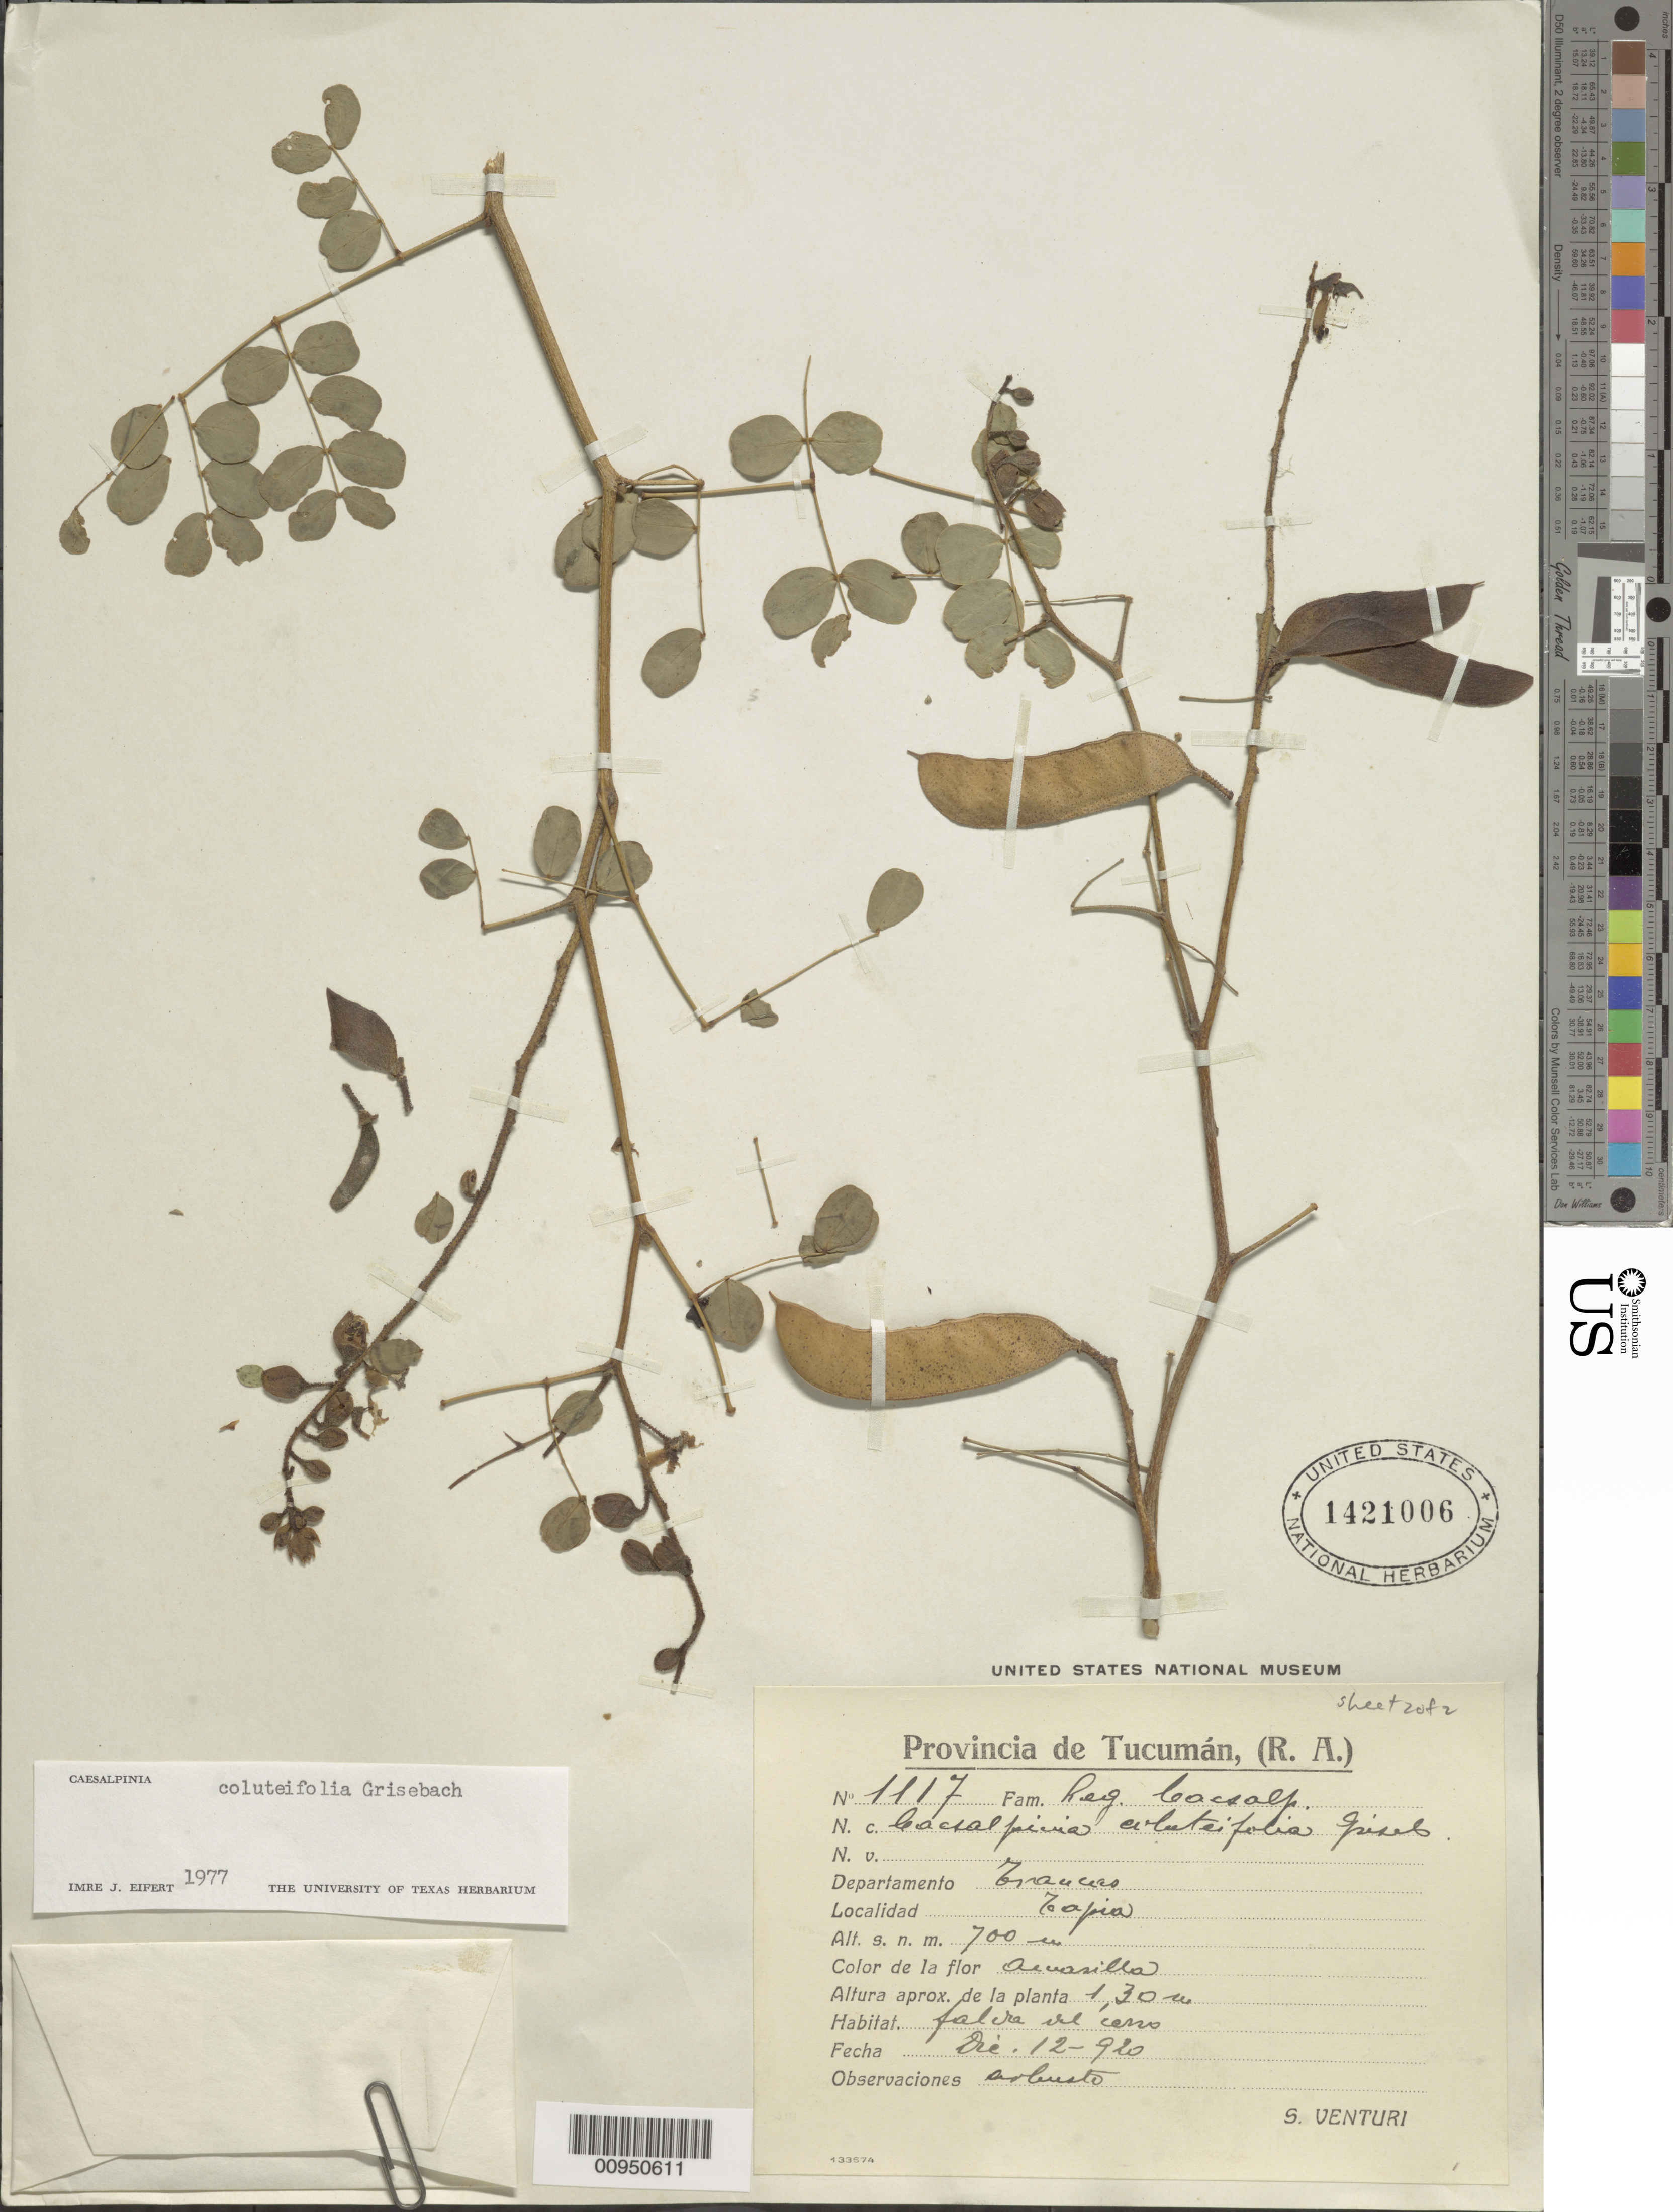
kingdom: Plantae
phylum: Tracheophyta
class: Magnoliopsida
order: Fabales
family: Fabaceae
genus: Erythrostemon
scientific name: Erythrostemon coluteifolius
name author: (Griseb.) Gagnon & G.P. Lewis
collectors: S. Venturi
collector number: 1117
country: Argentina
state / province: Tucumán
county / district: Graneros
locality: Capira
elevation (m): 700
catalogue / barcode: US 1421006